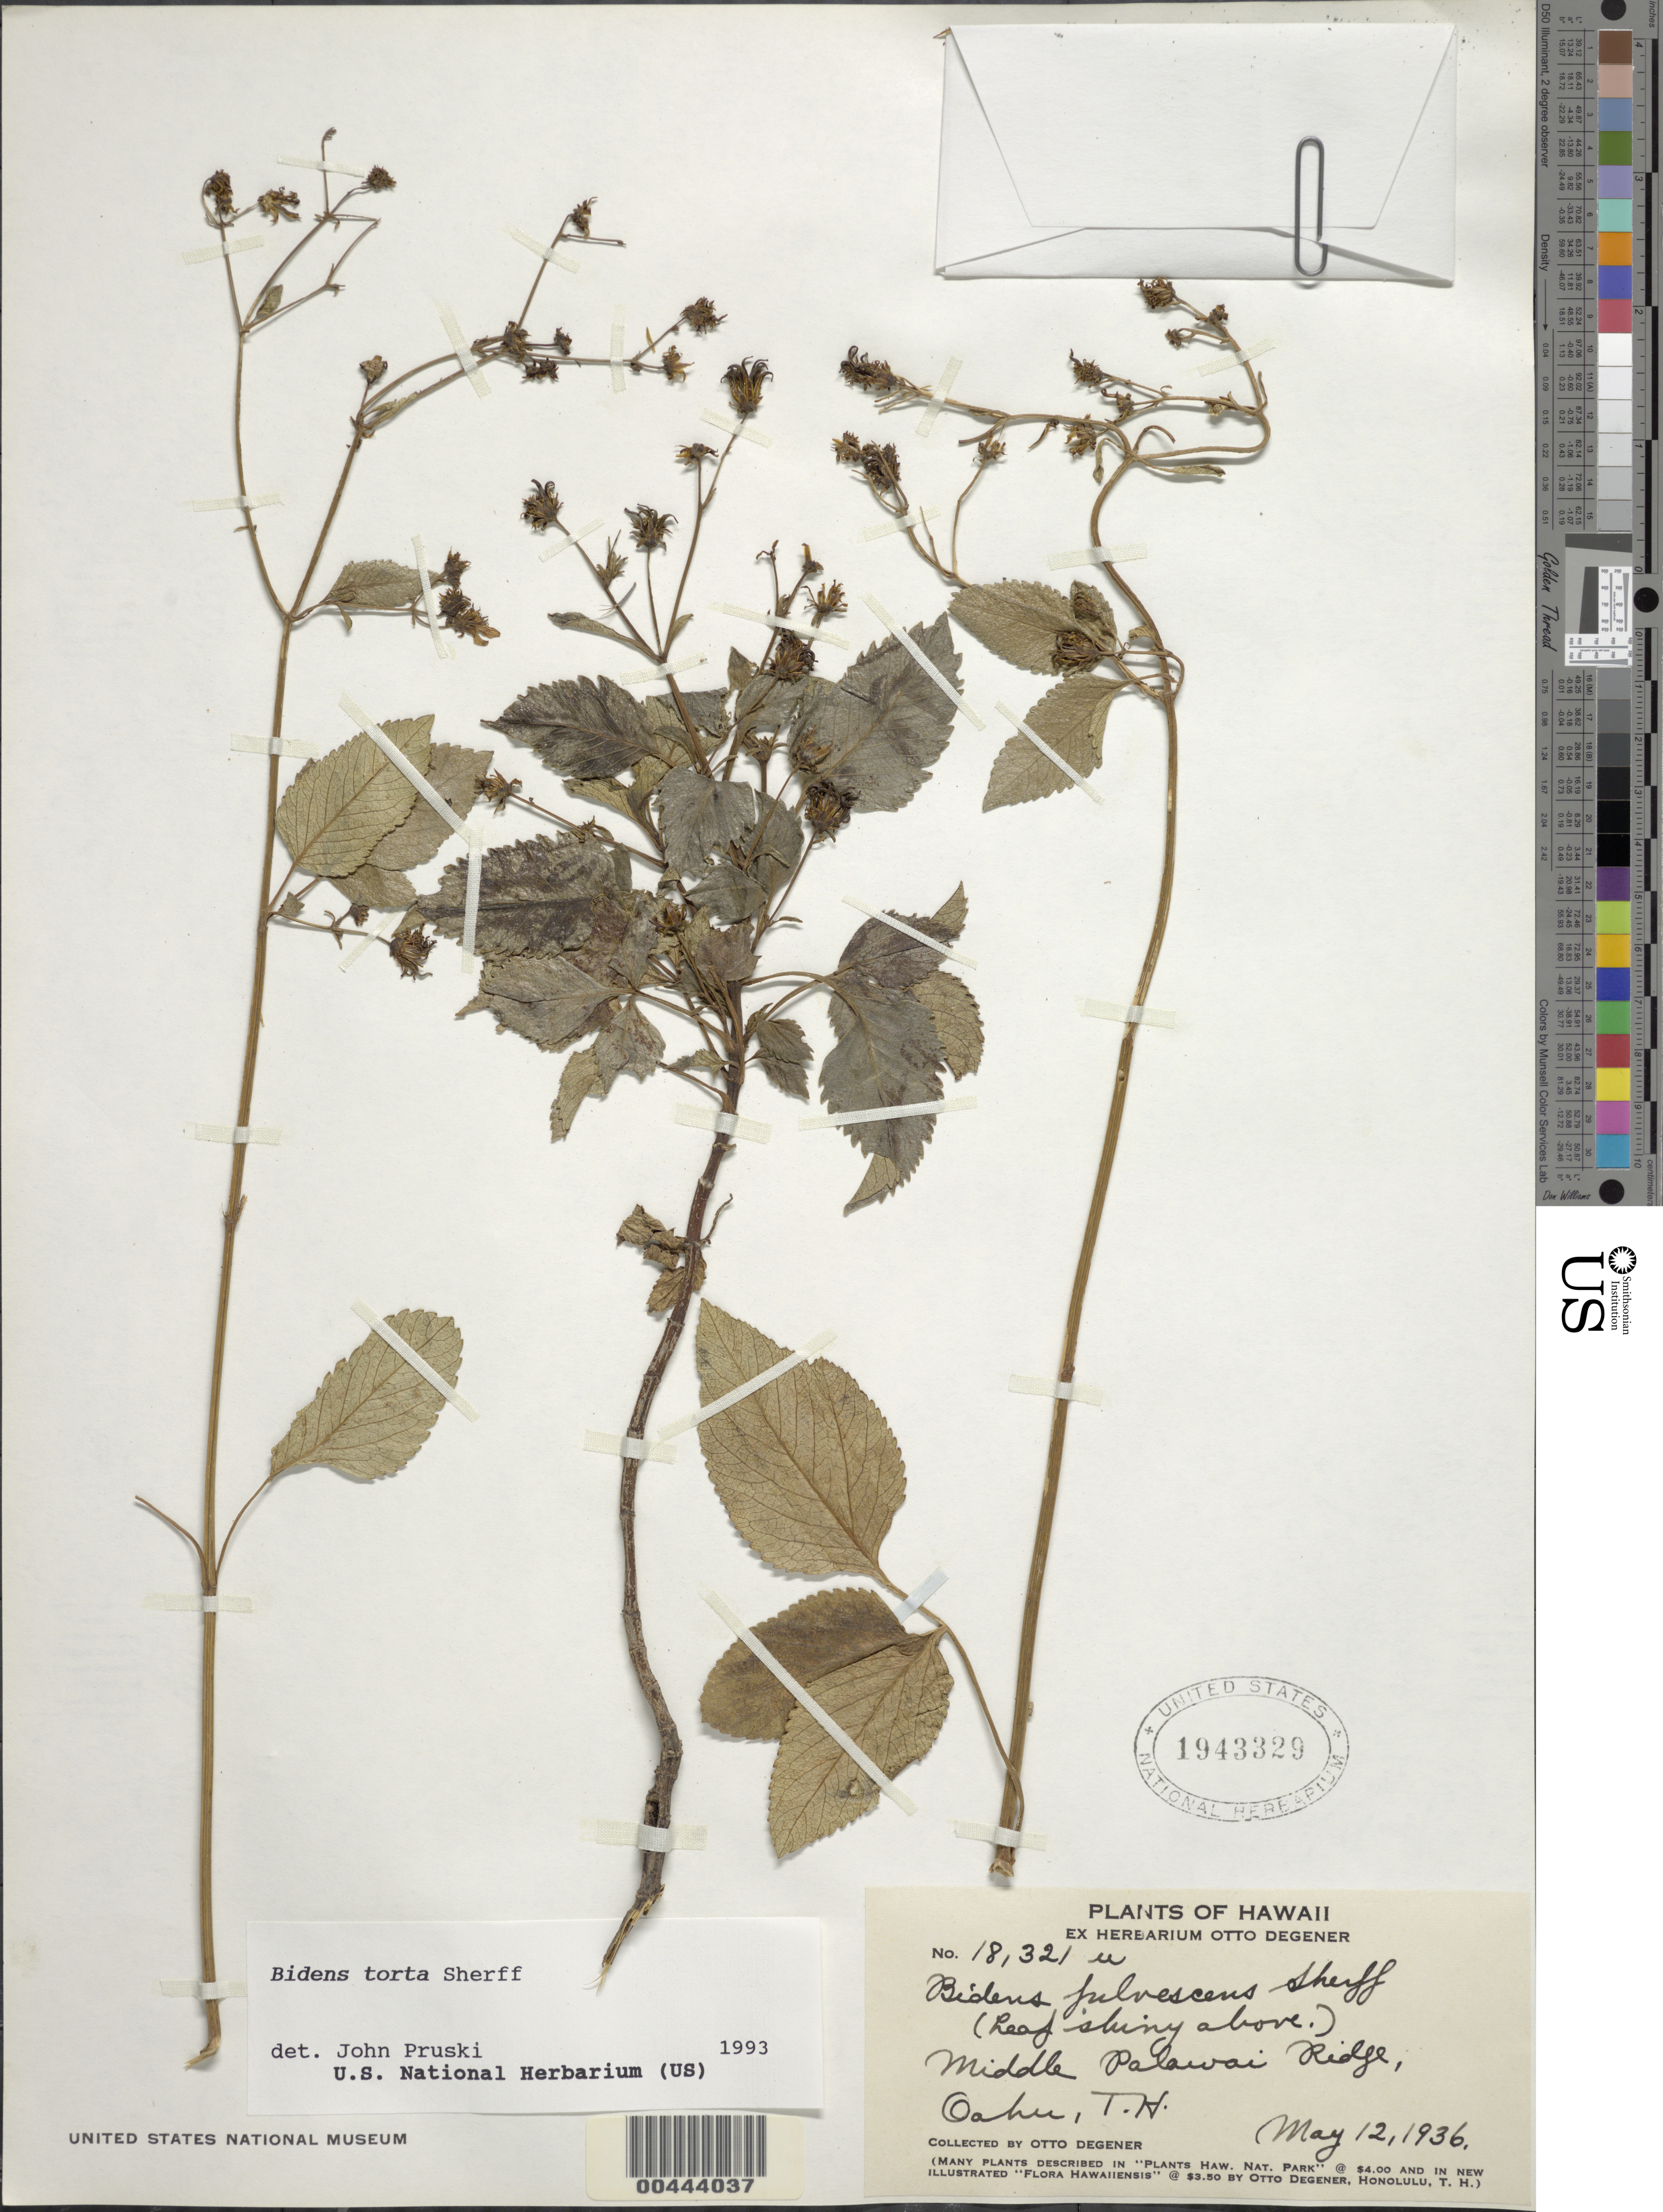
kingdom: Plantae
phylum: Tracheophyta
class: Magnoliopsida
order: Asterales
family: Asteraceae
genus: Bidens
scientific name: Bidens torta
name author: Sherff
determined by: Pruski, J. F.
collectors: O. Degener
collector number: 18321 u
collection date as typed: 12 May 1936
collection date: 1936-05-12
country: United States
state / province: Hawaii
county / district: Honolulu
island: Oahu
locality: Middle Palawai Ridge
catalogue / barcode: US 1943329